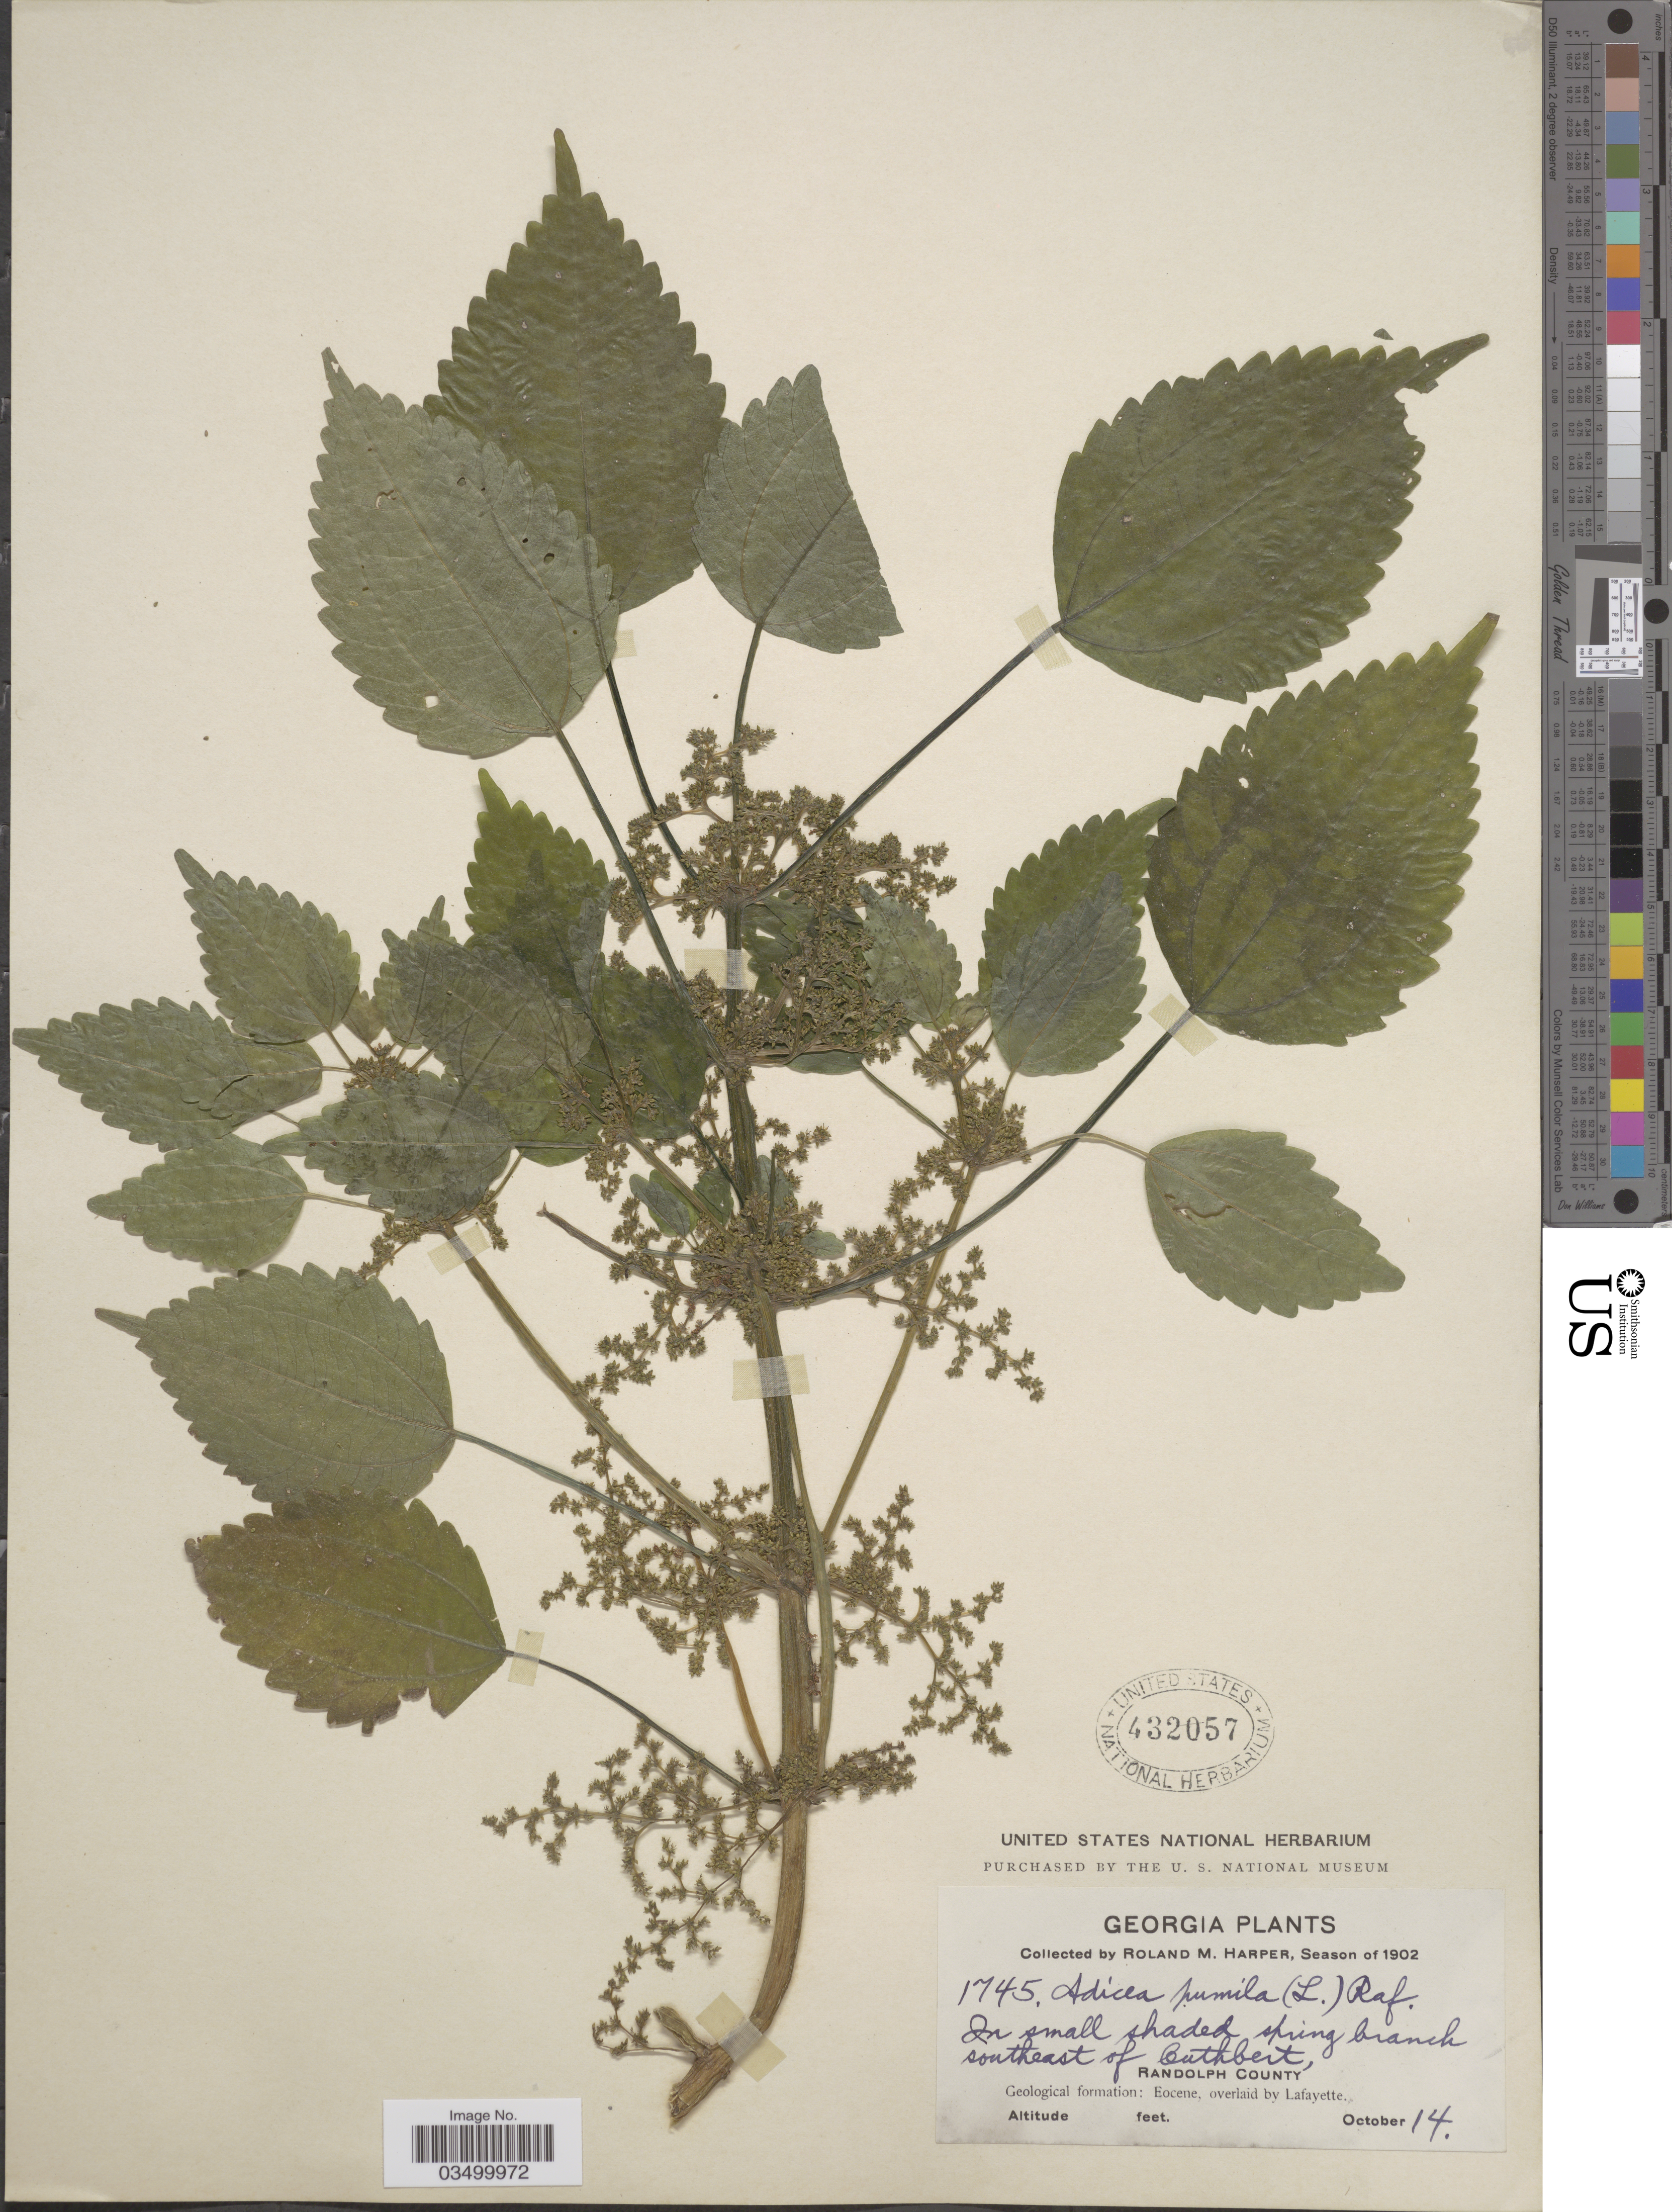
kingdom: Plantae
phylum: Tracheophyta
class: Magnoliopsida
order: Rosales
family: Urticaceae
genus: Pilea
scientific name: Pilea pumila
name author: (L.) A. Gray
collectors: R. Harper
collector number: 1745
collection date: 1902-10-14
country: United States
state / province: Georgia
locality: In small shaded spring branch southeast of Cuthbert, Randolph County.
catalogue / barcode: US 432057